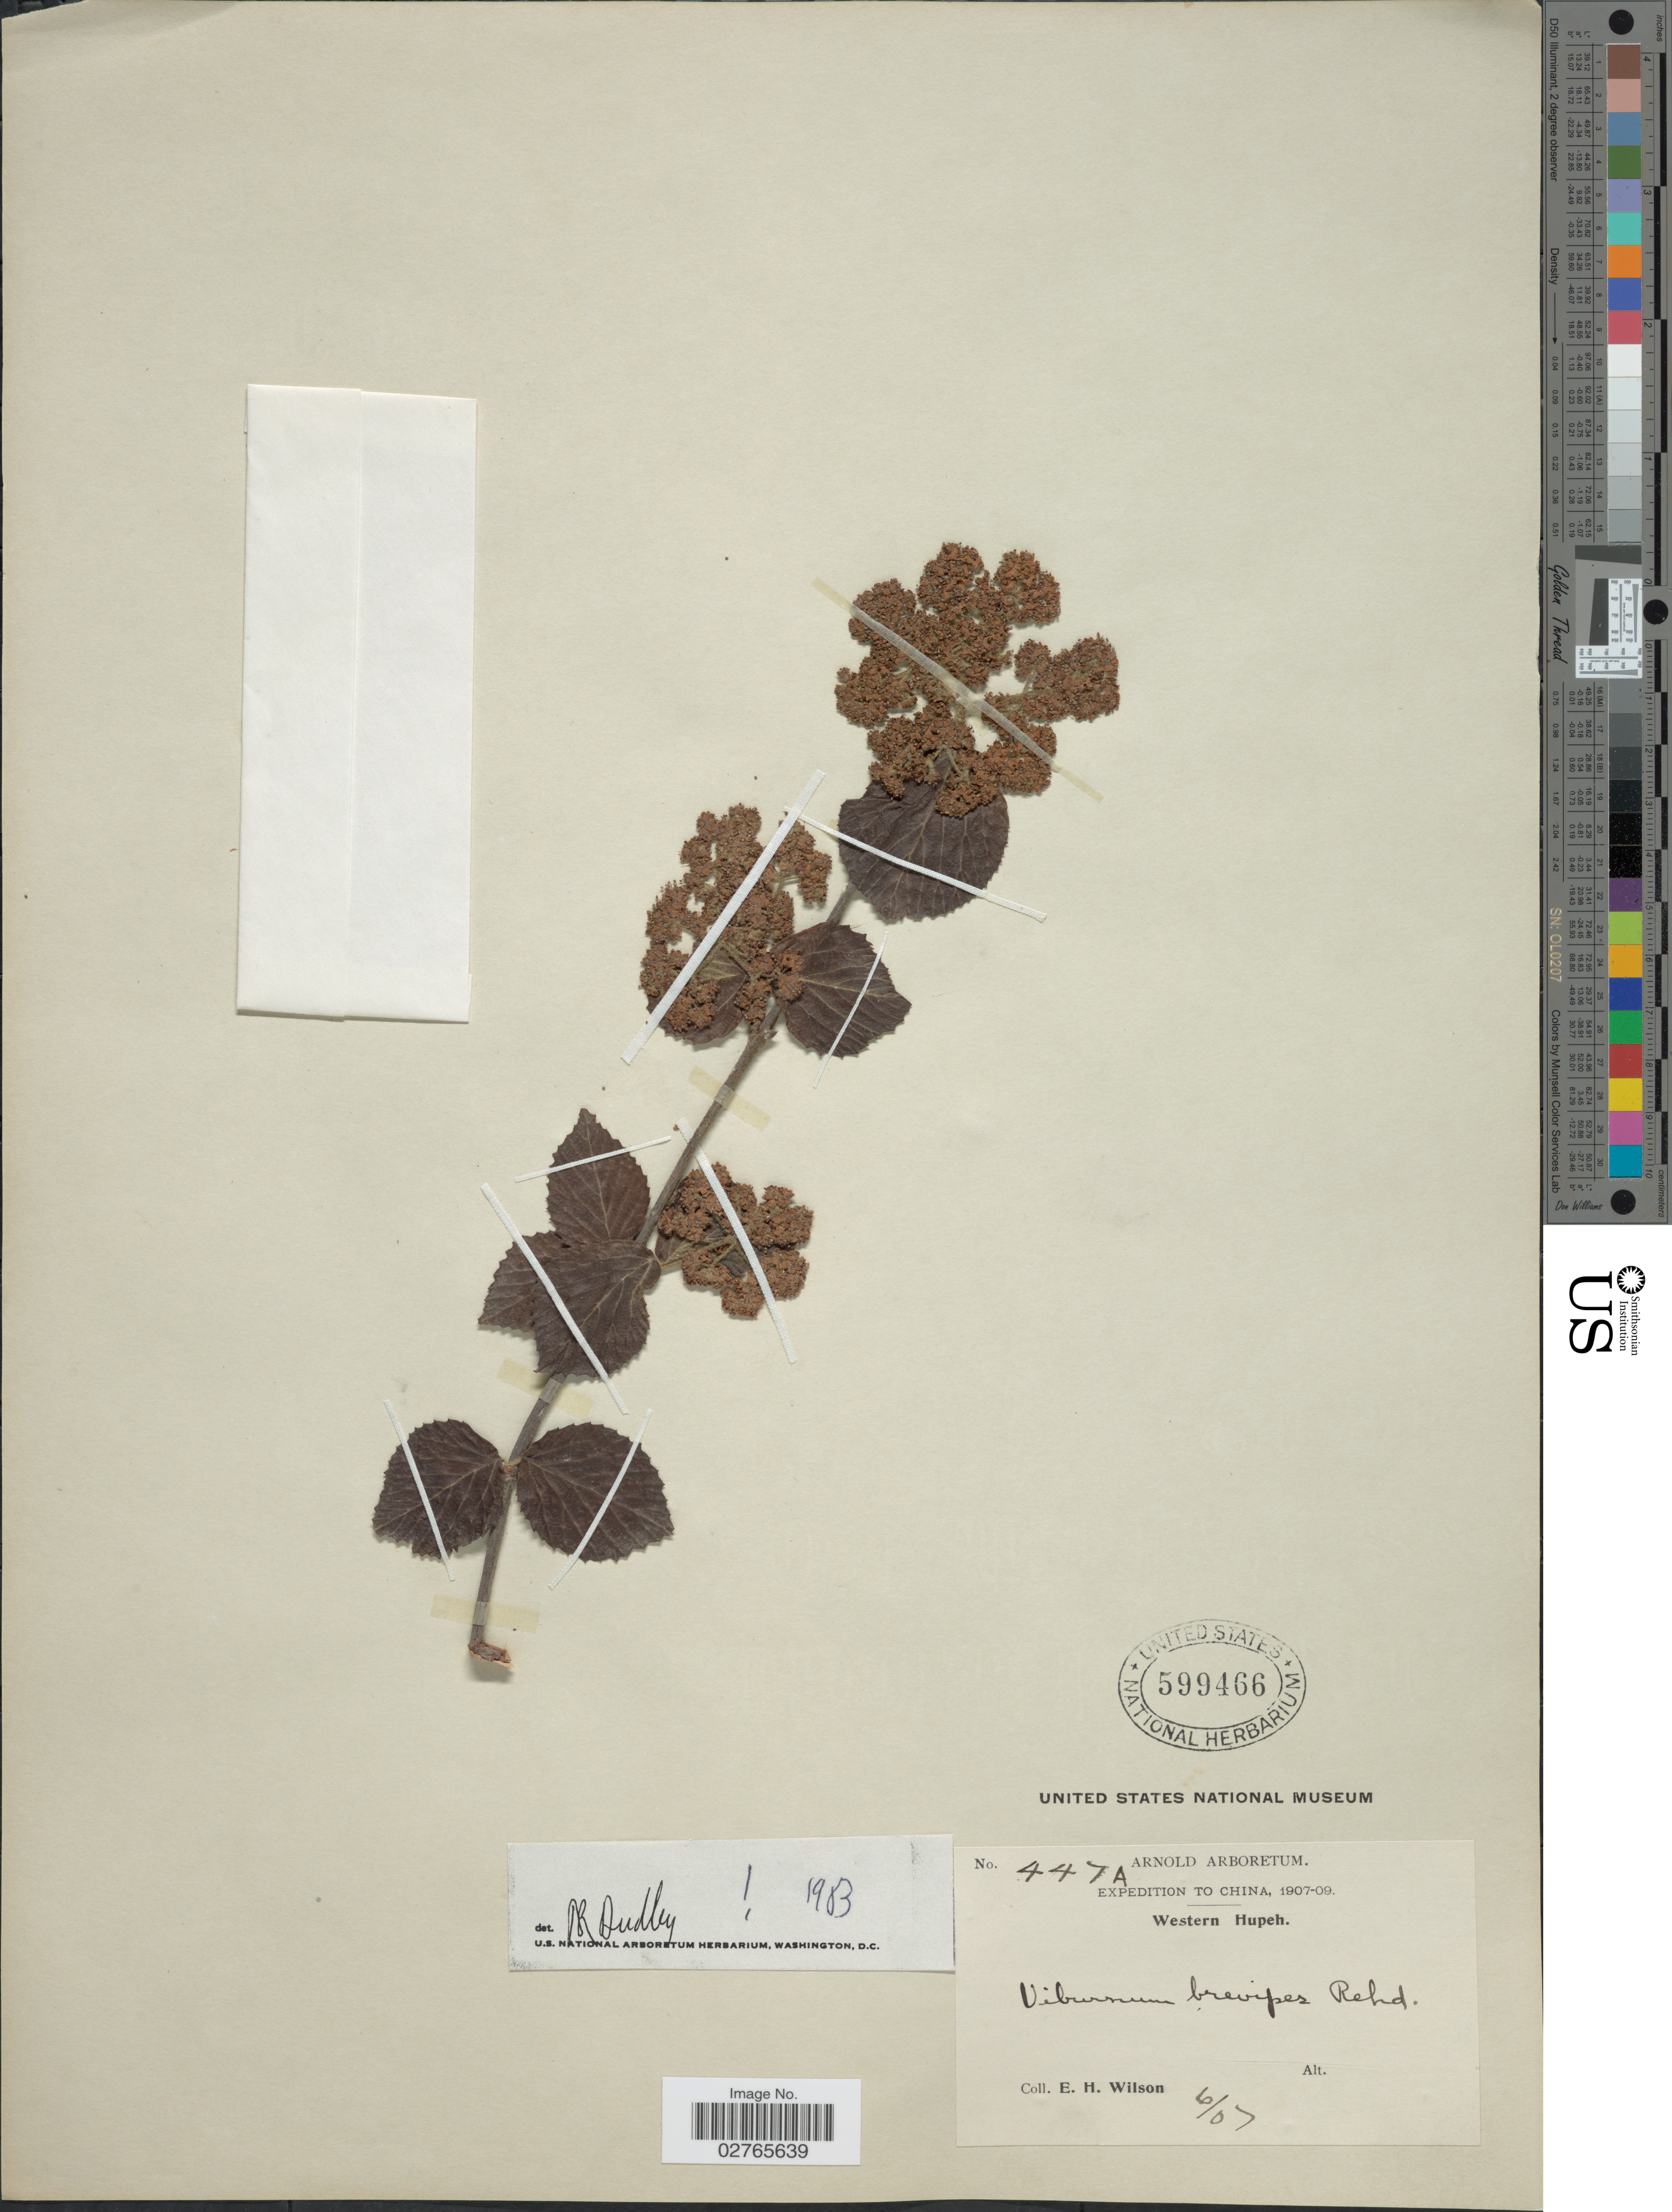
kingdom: Plantae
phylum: Tracheophyta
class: Magnoliopsida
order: Dipsacales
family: Viburnaceae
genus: Viburnum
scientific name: Viburnum brevipes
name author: Rehder in Sarg.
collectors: E. Wilson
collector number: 447A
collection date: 1907-06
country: China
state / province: Hubei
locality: Western Hupeh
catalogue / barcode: US 599466